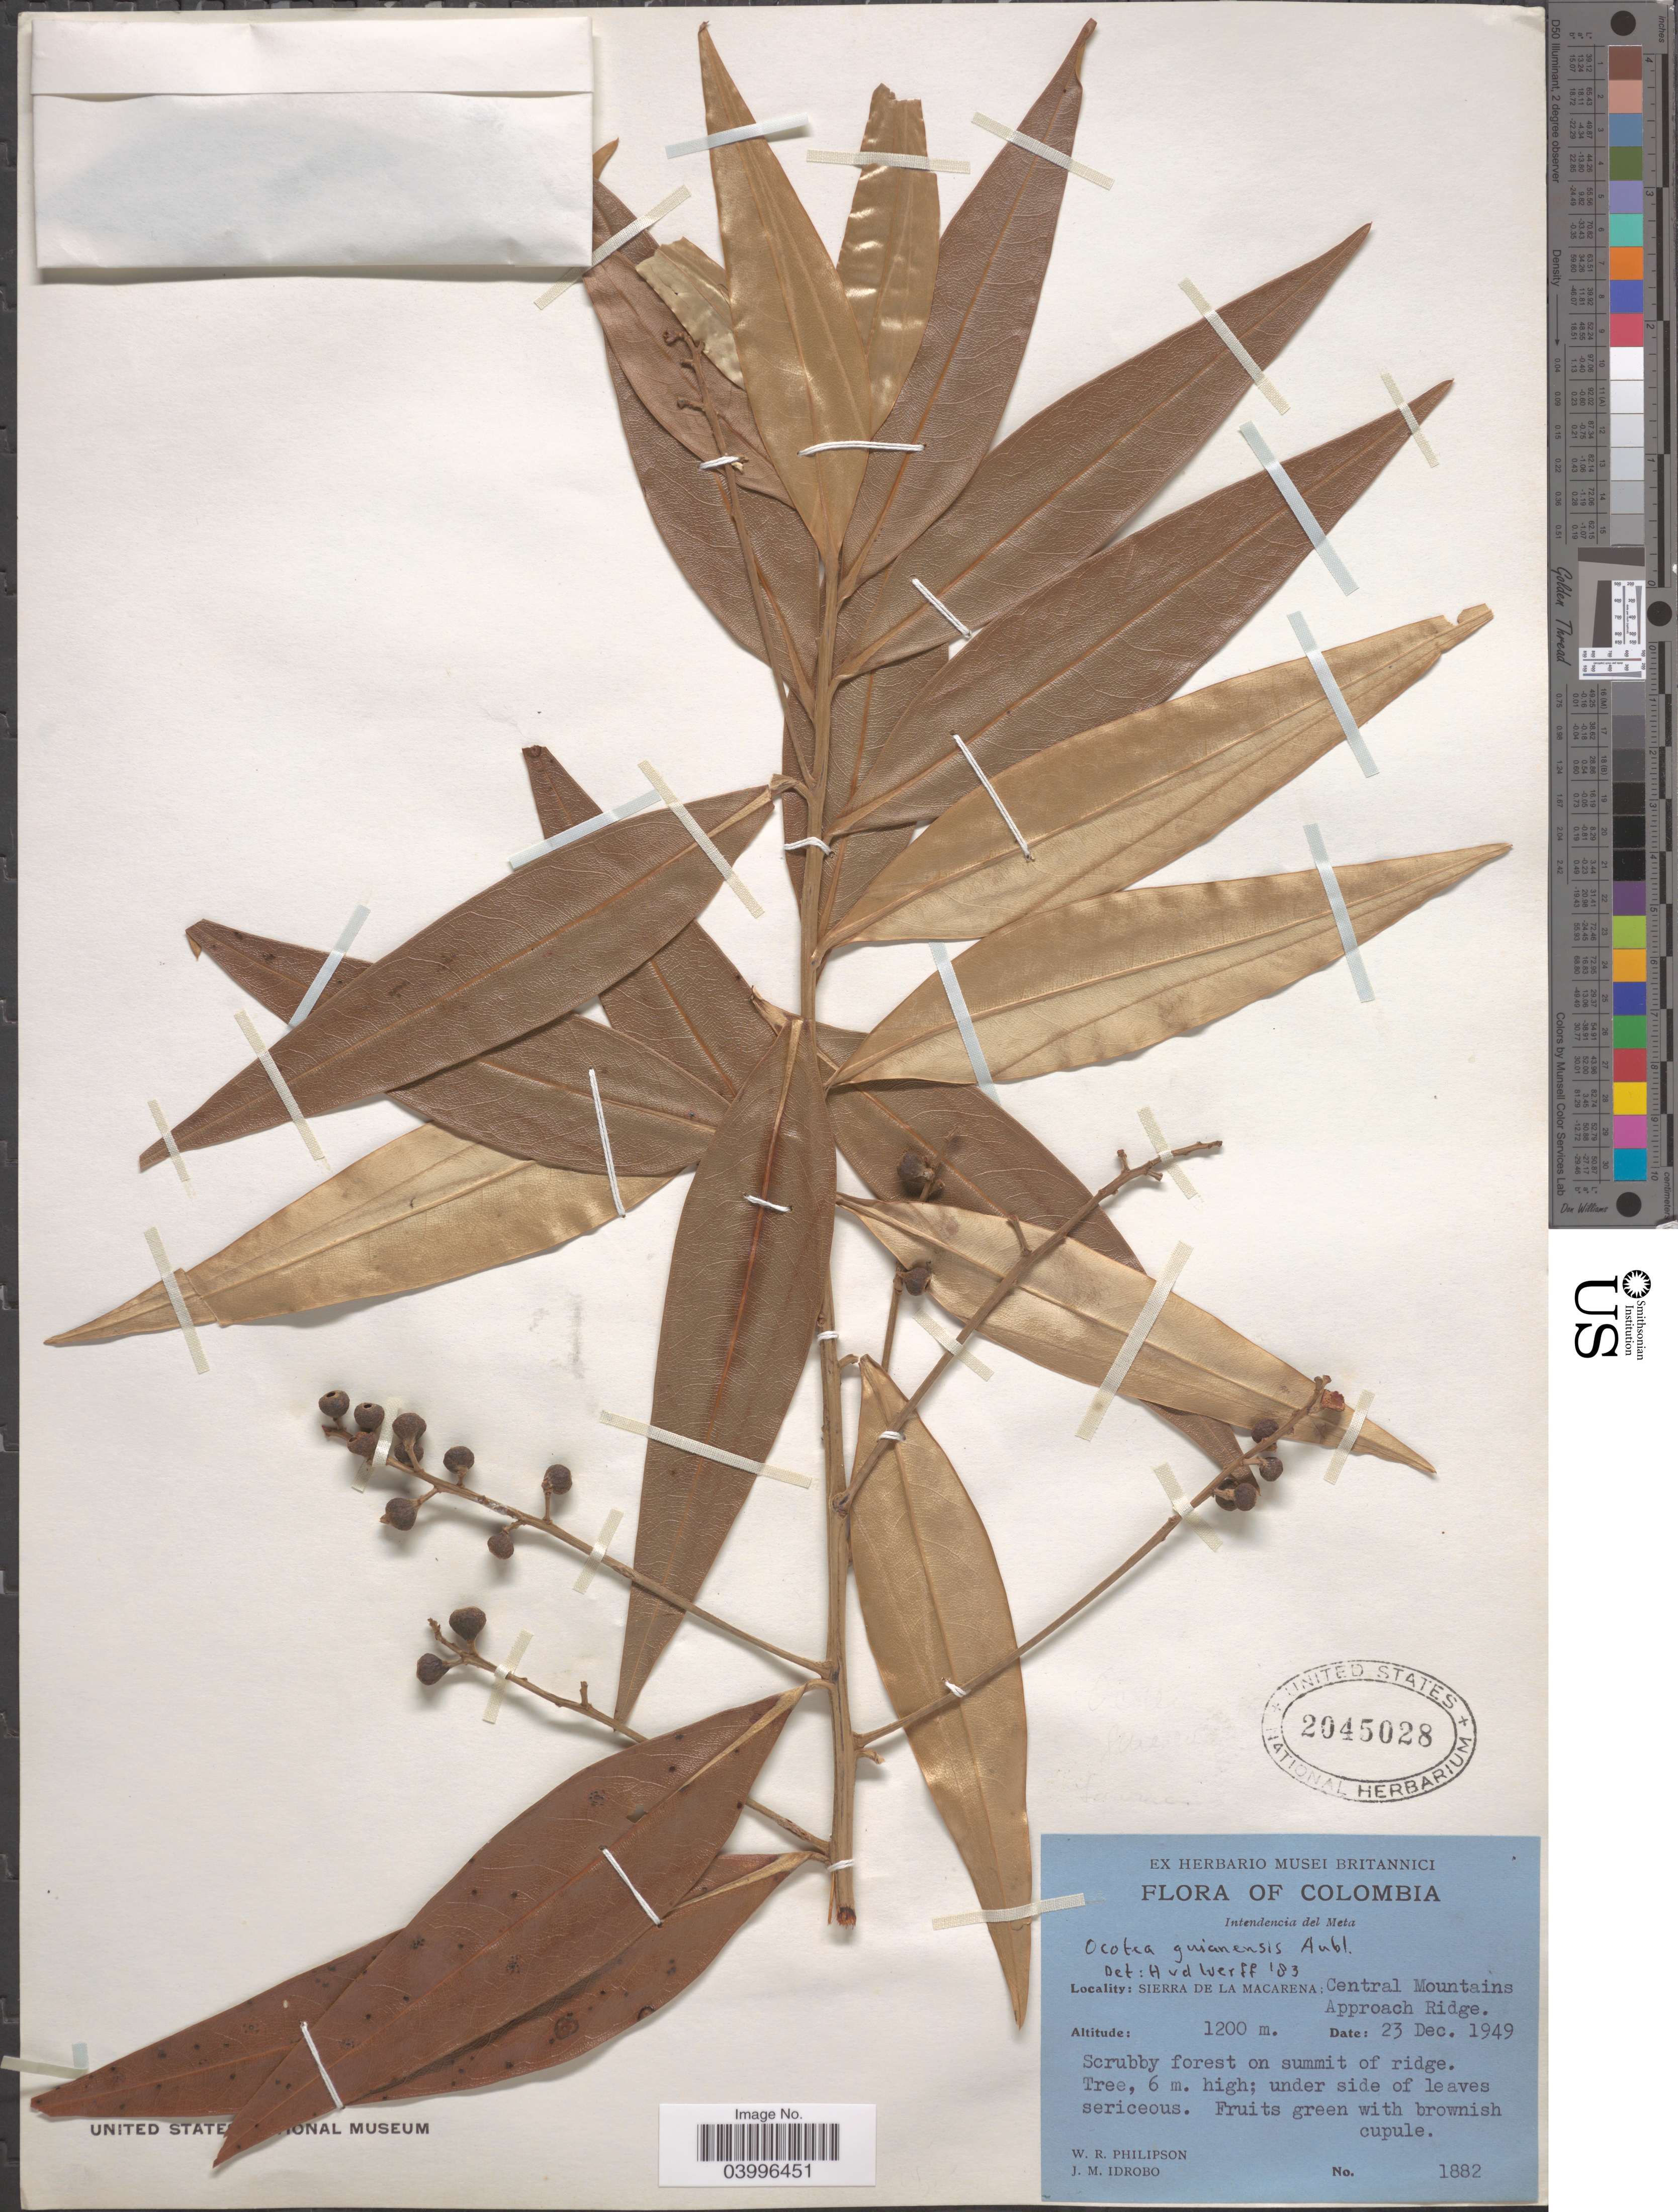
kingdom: Plantae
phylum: Tracheophyta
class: Magnoliopsida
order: Laurales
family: Lauraceae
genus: Ocotea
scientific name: Ocotea guianensis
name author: Aubl.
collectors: W. R. Philipson & J. M. Idrobo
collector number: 1882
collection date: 1949-12-23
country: Colombia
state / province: Meta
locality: Intendencia del Meta. Sierra de la Macarena: Central Mountains Approach Ridge.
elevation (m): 1200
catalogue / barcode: US 2045028